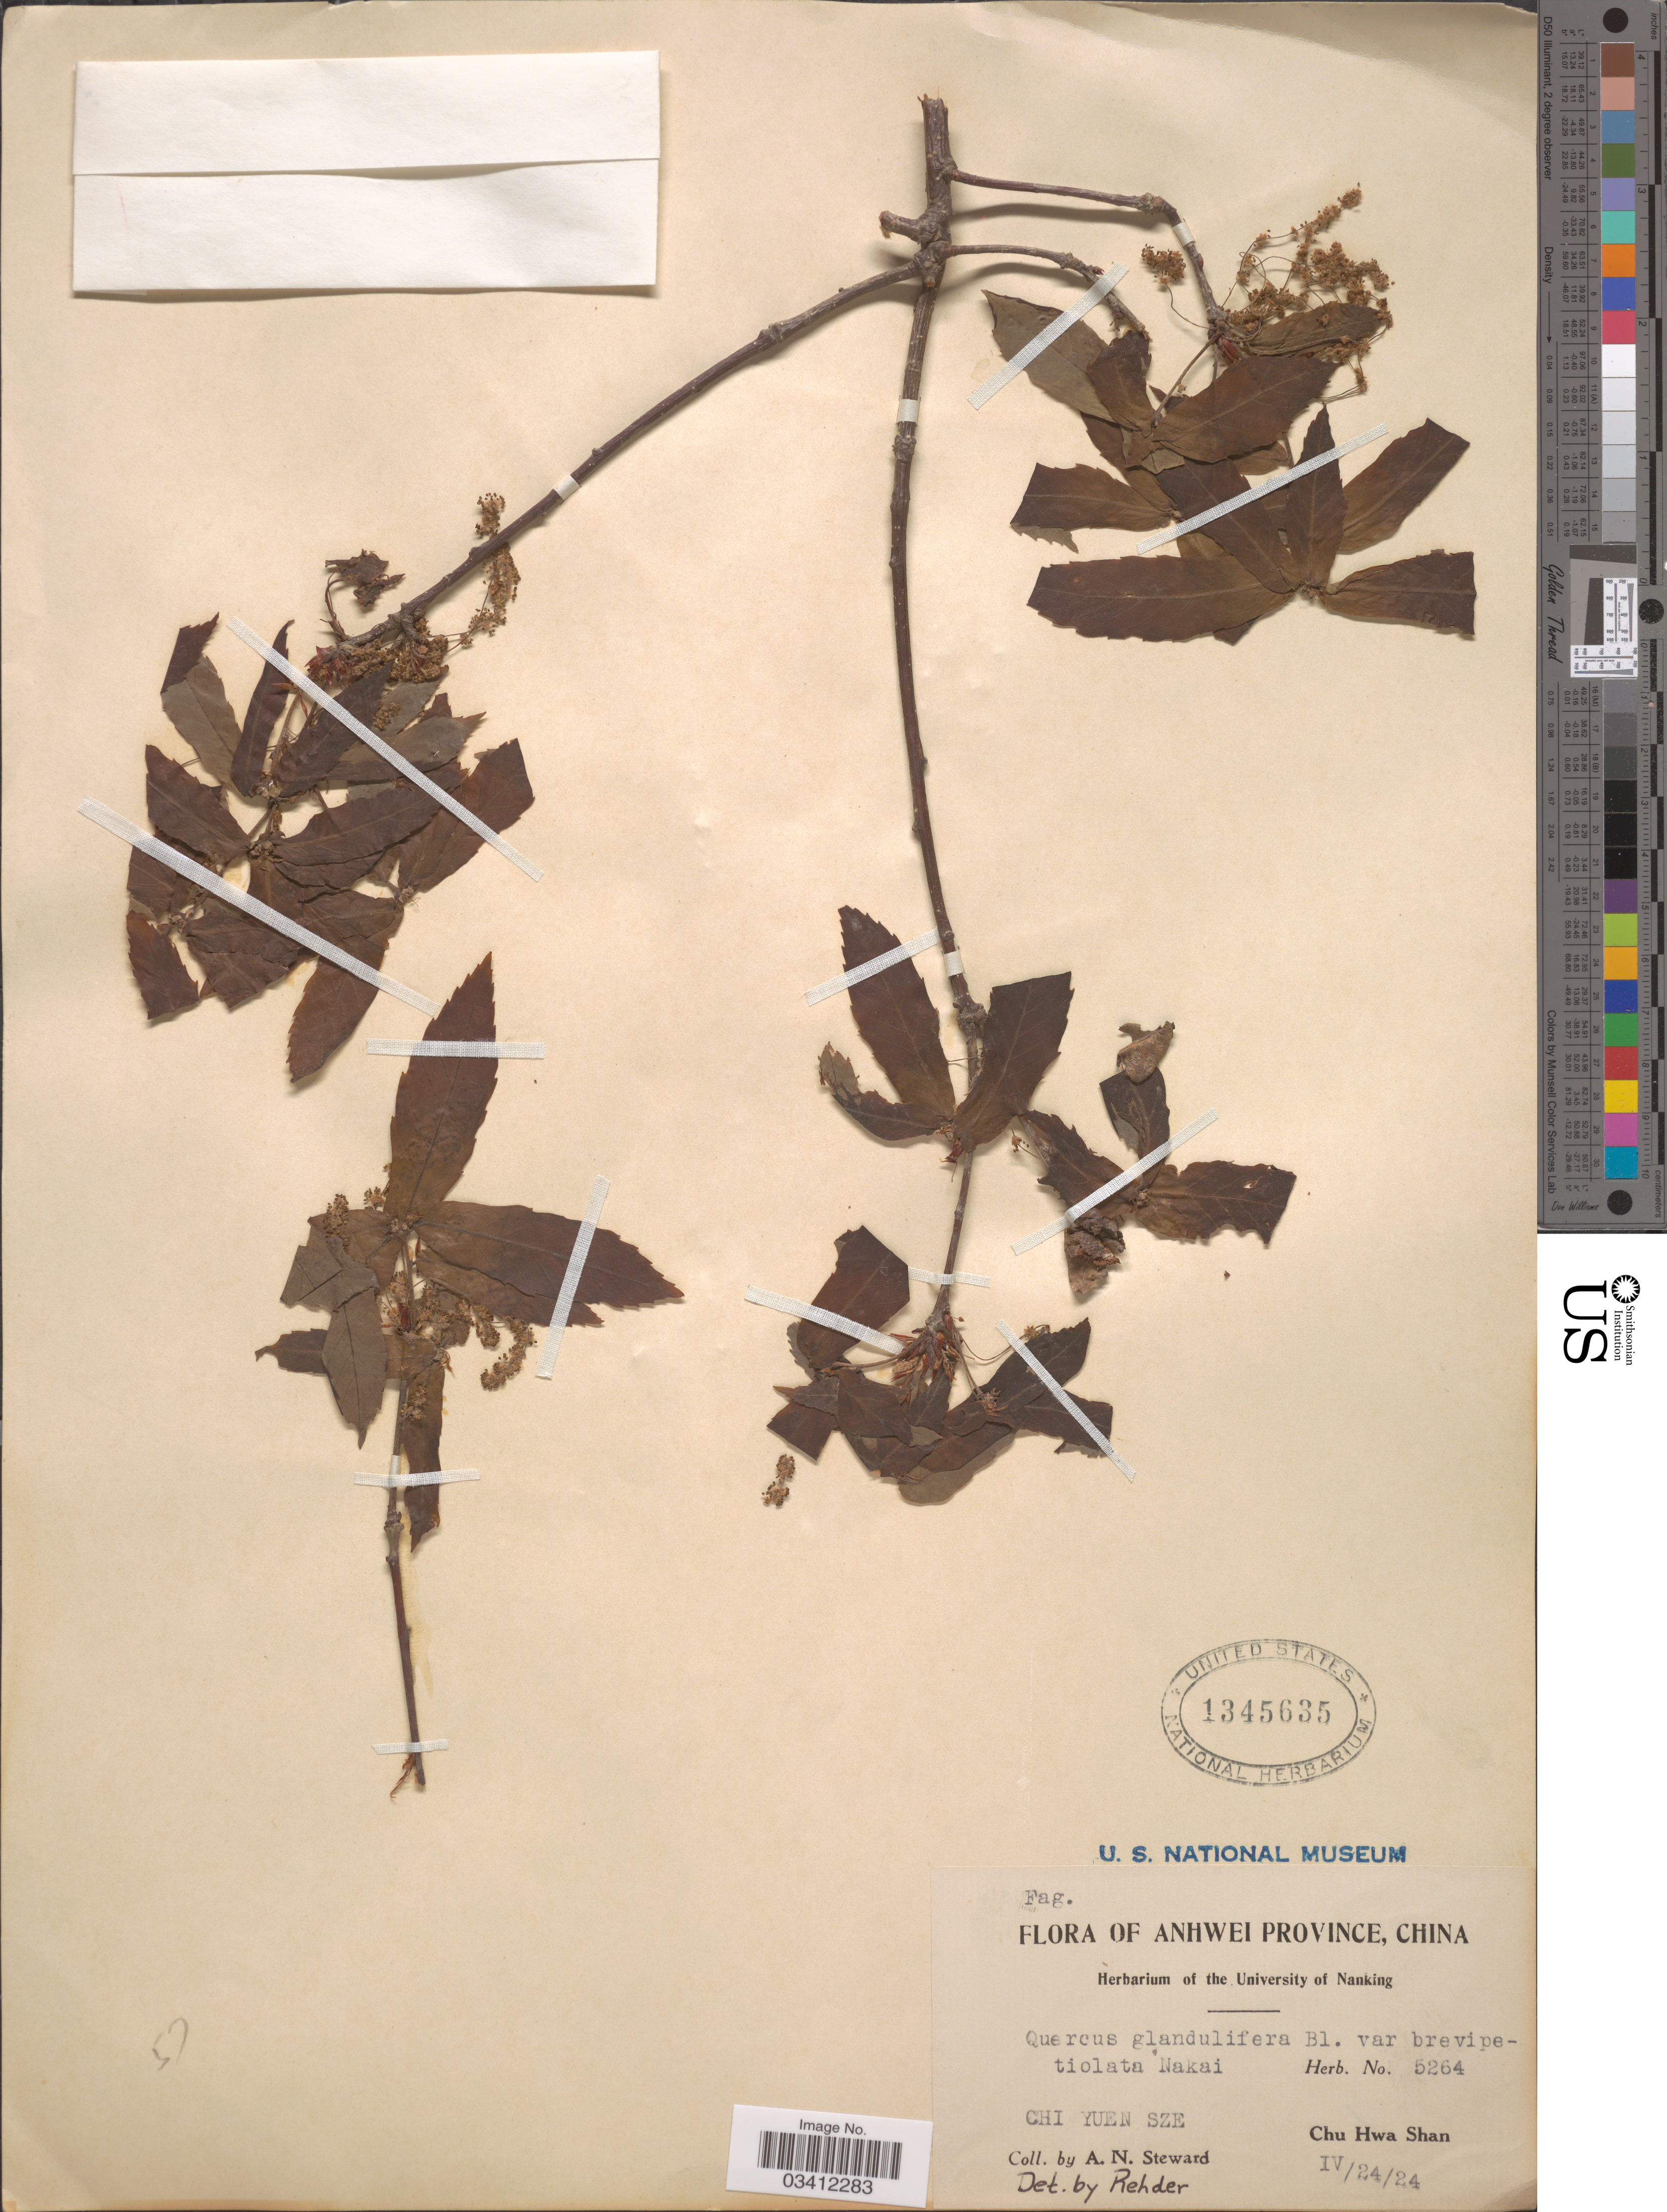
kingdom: Plantae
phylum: Tracheophyta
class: Magnoliopsida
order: Fagales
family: Fagaceae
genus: Quercus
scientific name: Quercus serrata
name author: Thunb.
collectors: A. N. Steward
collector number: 5264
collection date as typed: Transcribed d/m/y: 24/4/24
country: China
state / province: Anhui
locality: Anhwei Province. Chi Yuen Sze. Chu Hwa Shan.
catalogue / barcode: US 1345635